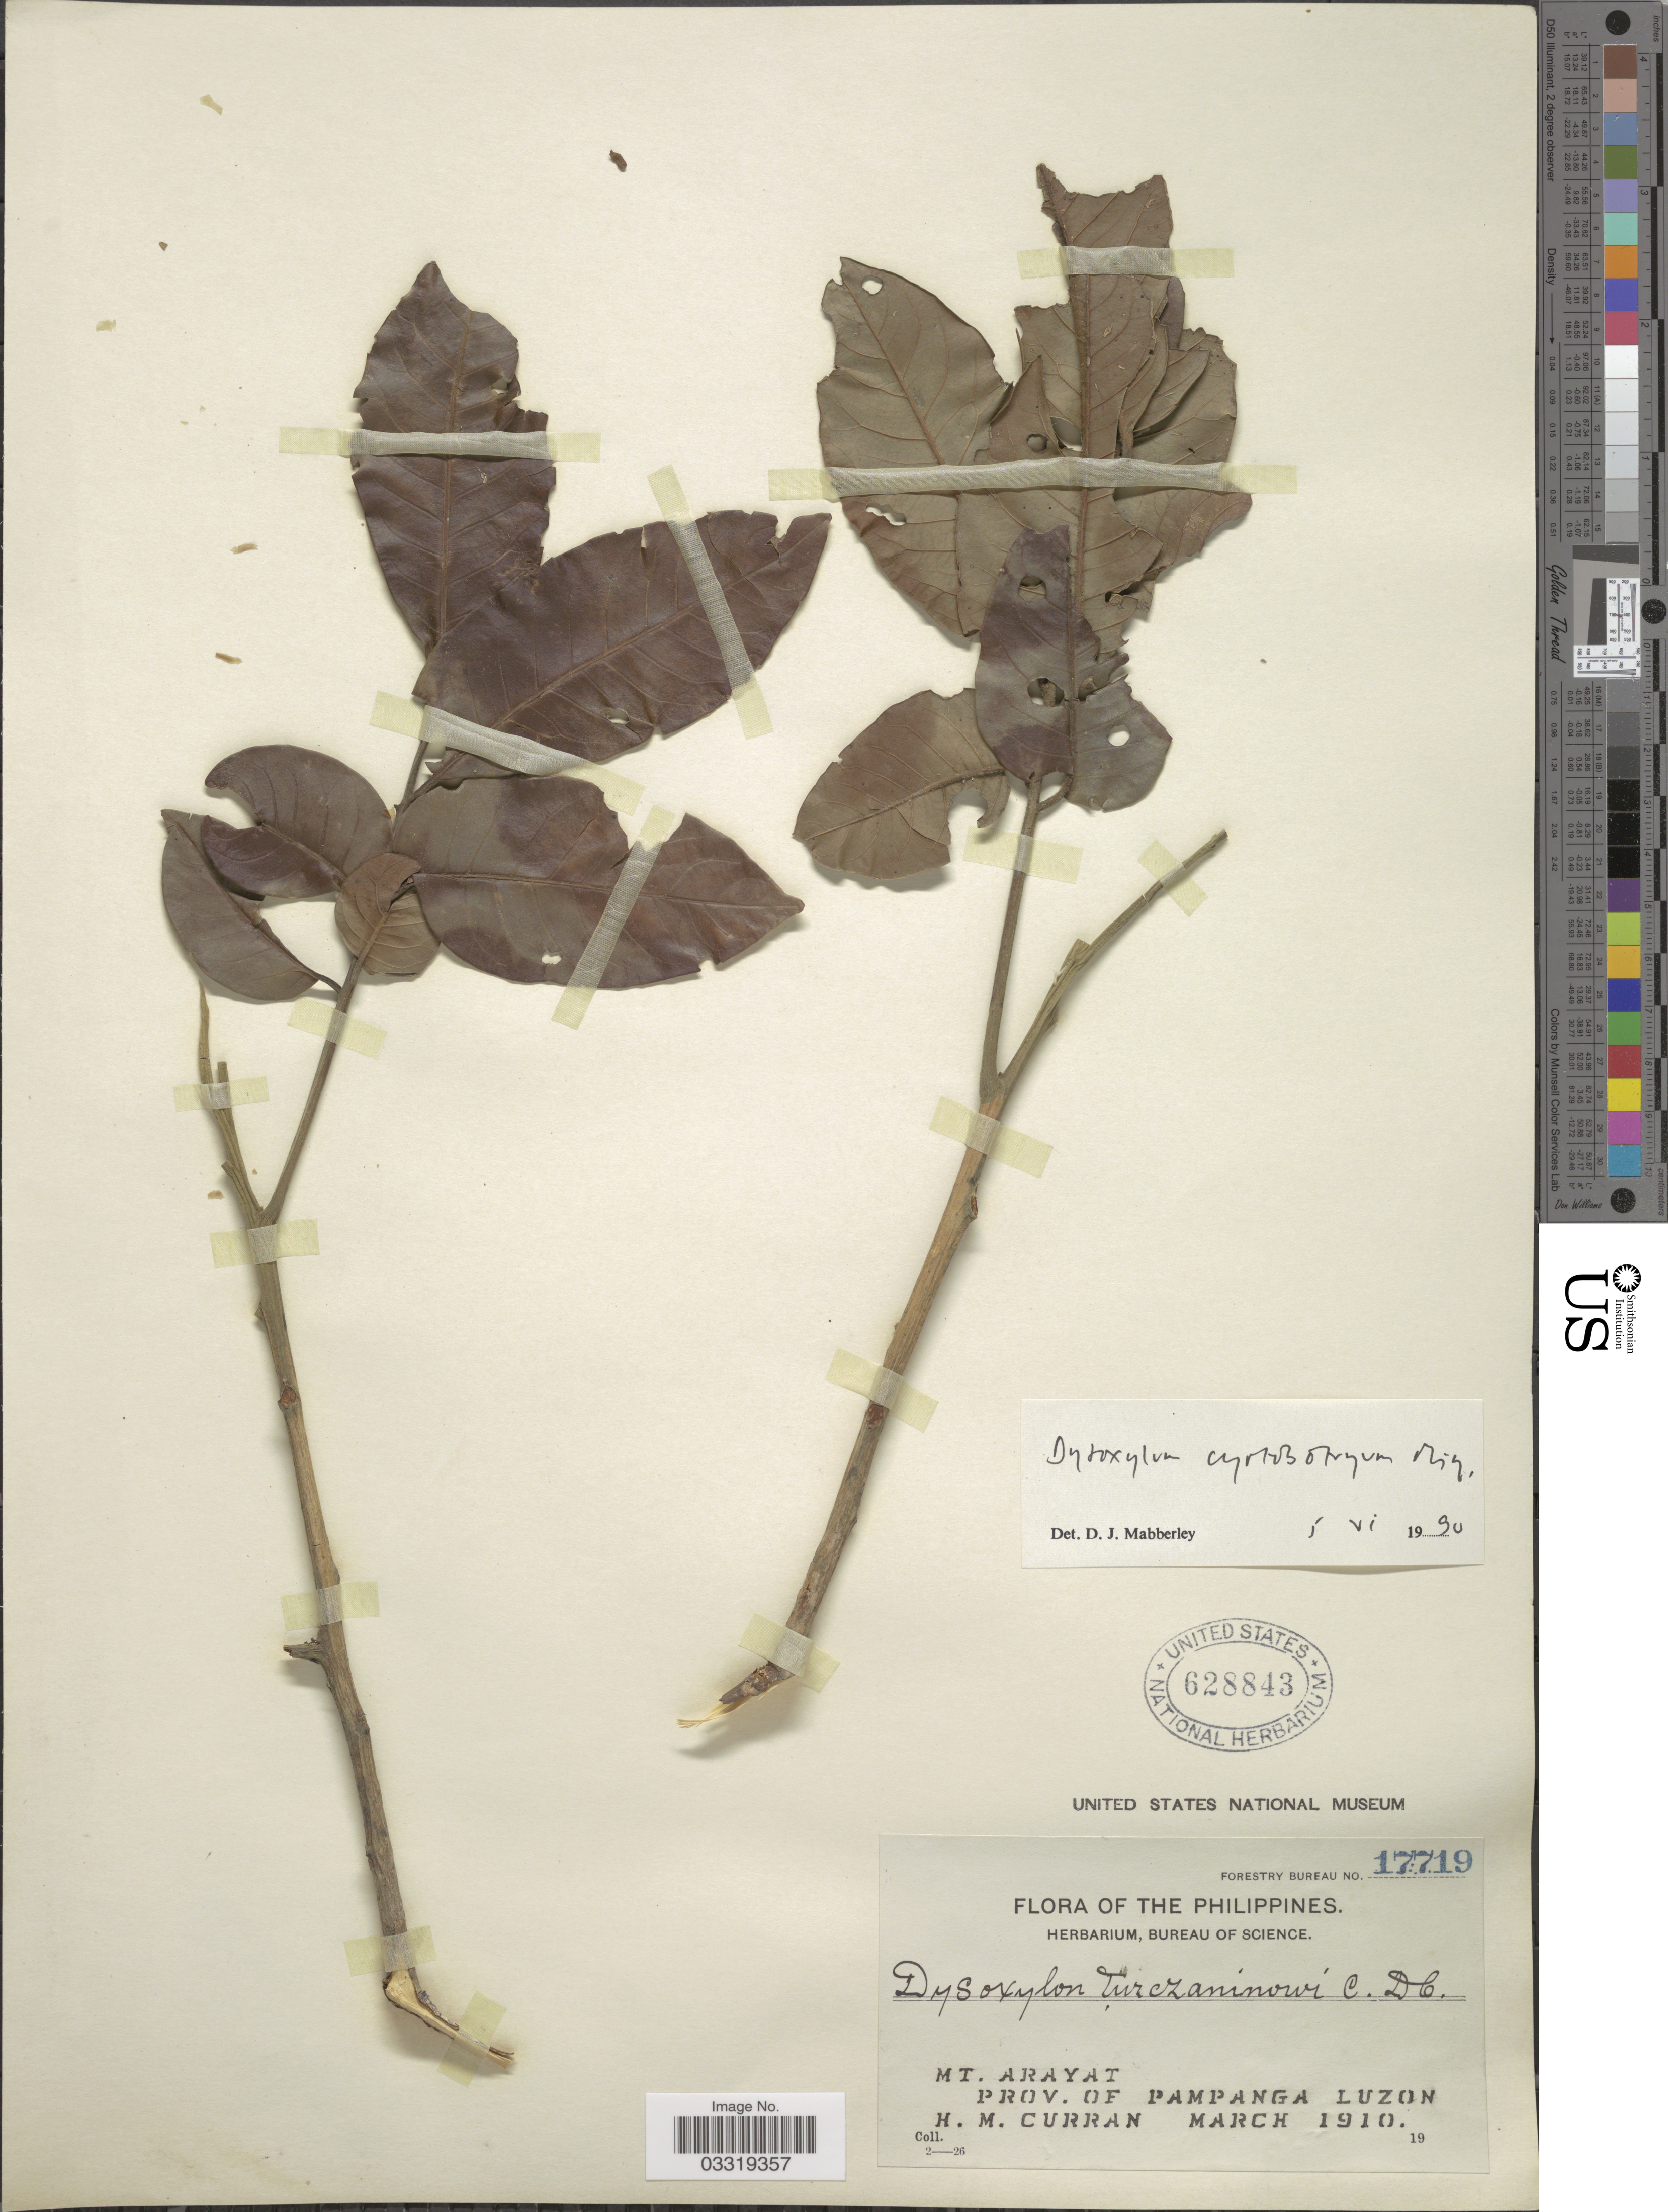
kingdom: Plantae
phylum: Tracheophyta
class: Magnoliopsida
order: Sapindales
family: Meliaceae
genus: Dysoxylum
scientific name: Dysoxylum cyrtobotryum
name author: Miq.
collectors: H. M. Curran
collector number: Forestry Bureau 17719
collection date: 1910-03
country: Philippines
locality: Mt. Arayat, Prov. of Pampanga Luzon.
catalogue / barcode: US 628843